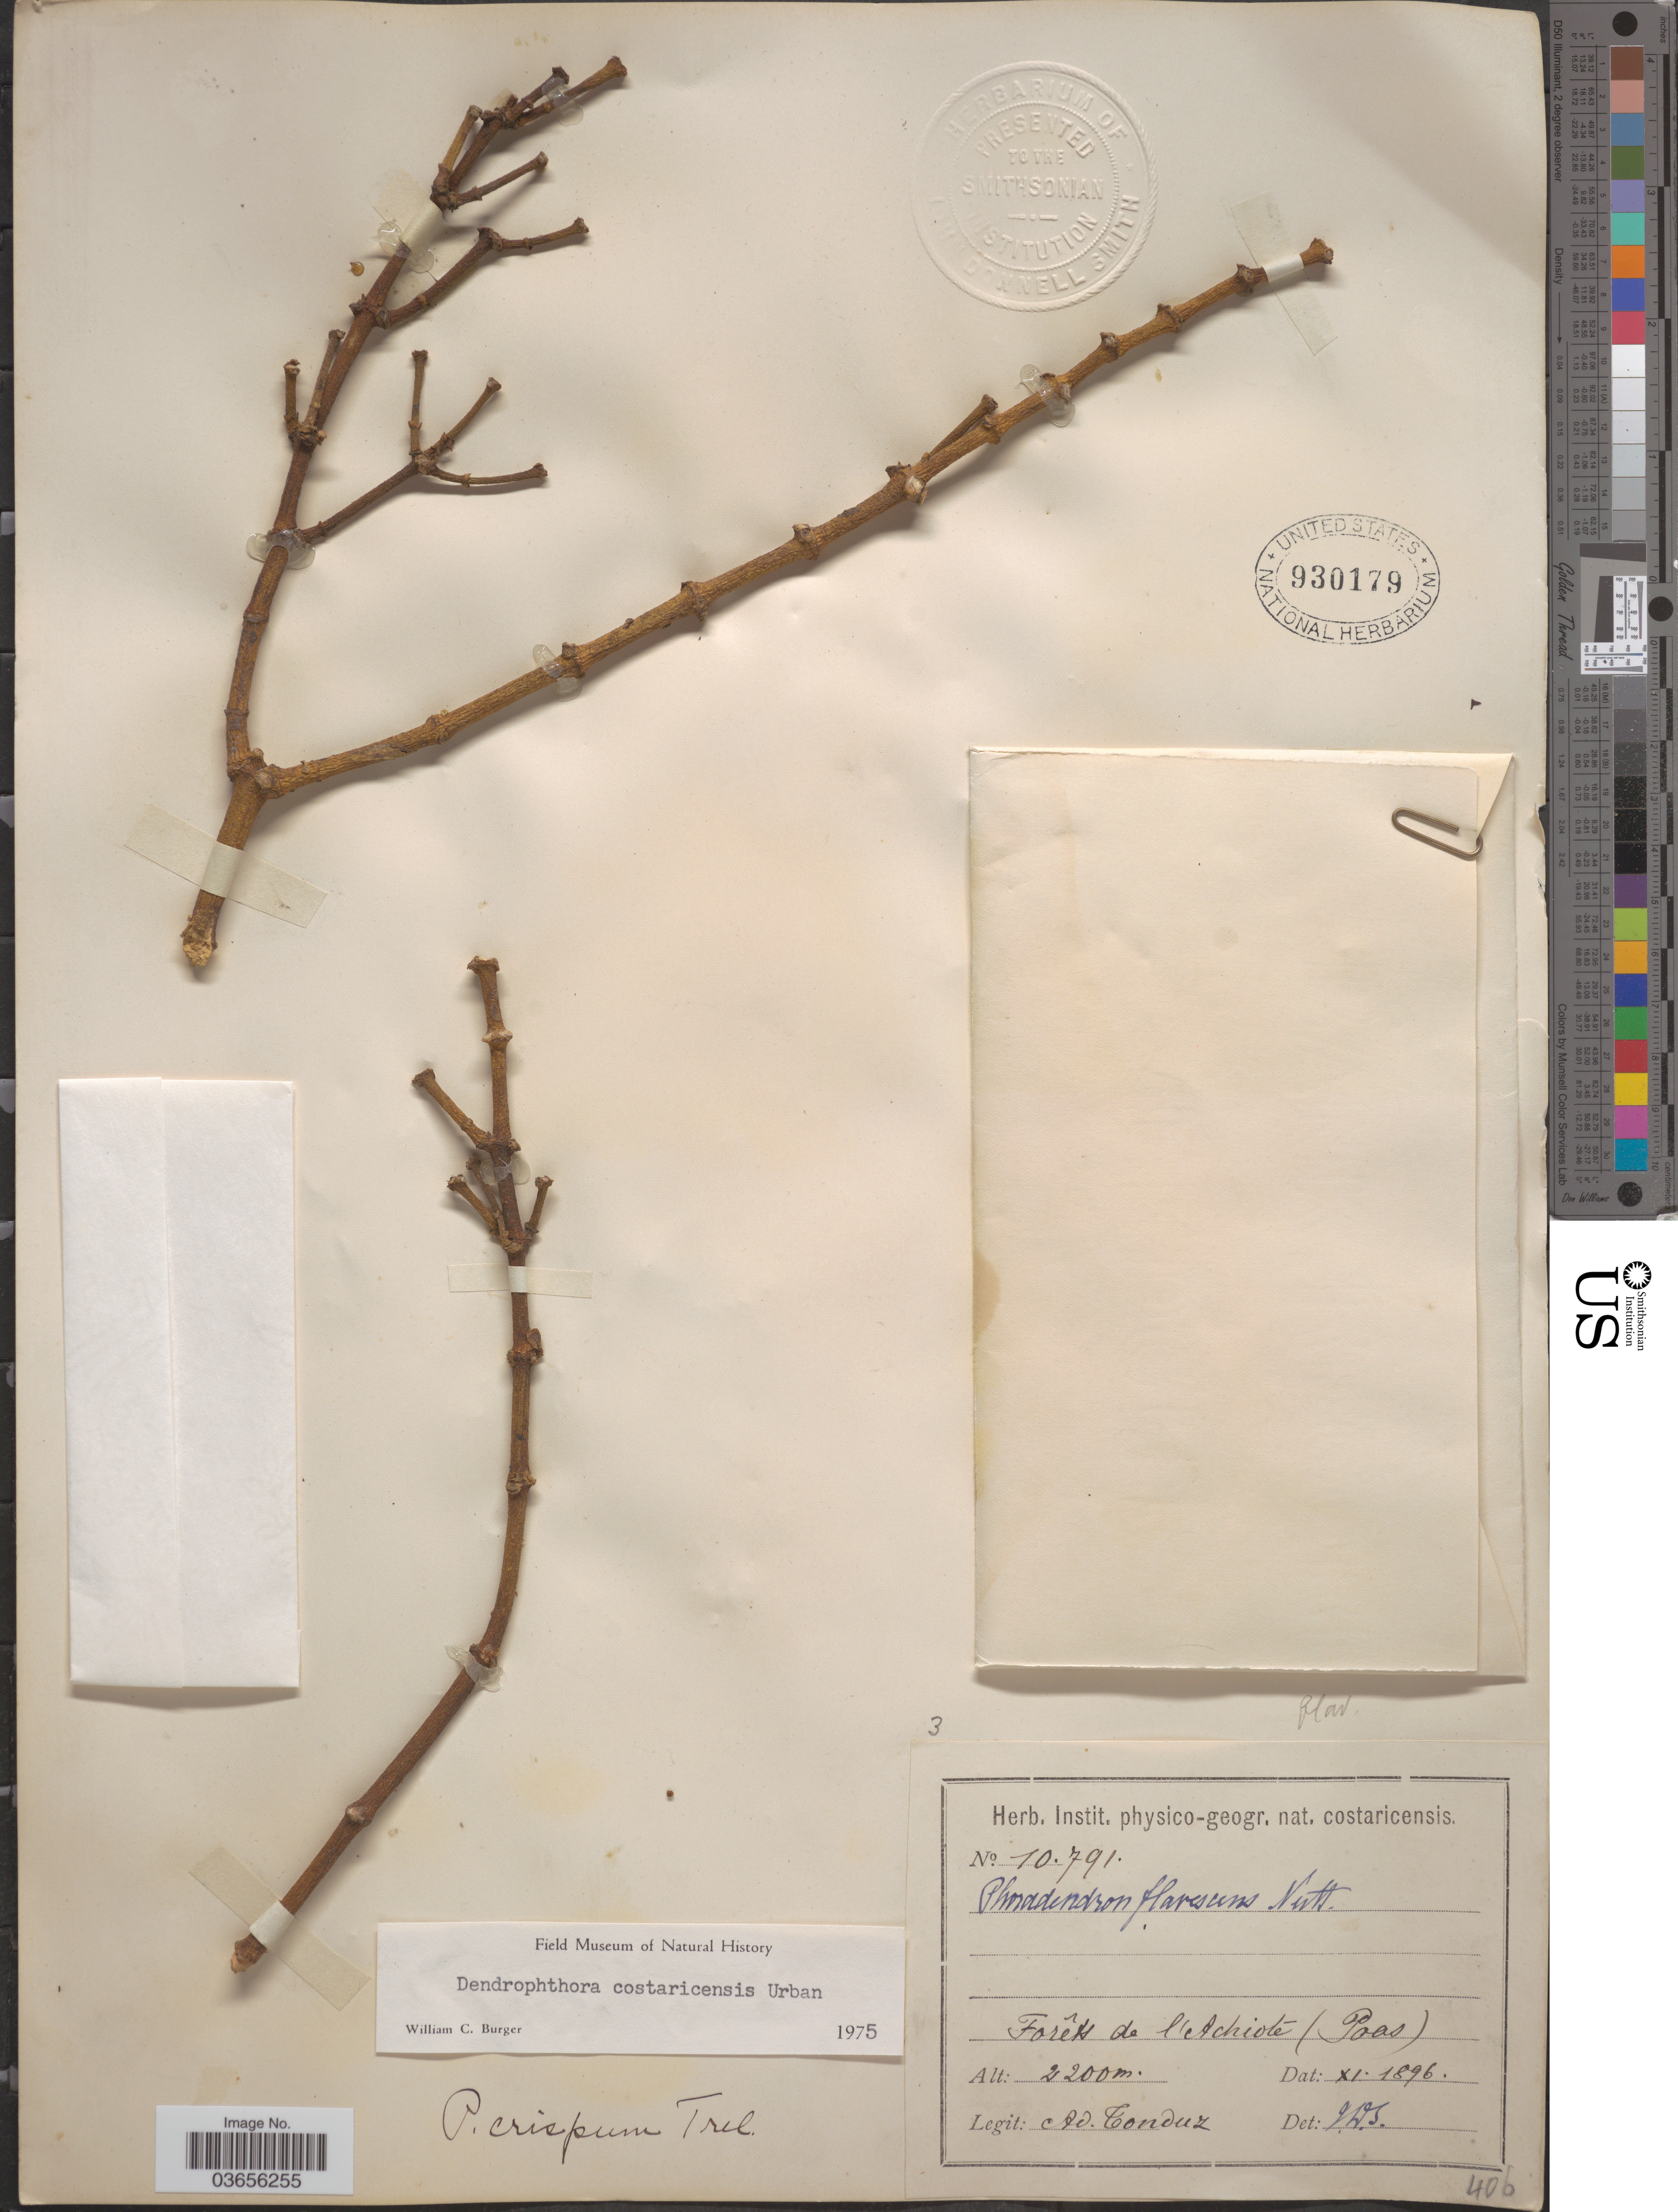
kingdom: Plantae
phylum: Tracheophyta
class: Magnoliopsida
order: Santalales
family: Viscaceae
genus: Dendrophthora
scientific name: Dendrophthora costaricensis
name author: Urb.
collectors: A. Tonduz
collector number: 10791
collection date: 1896-11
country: Costa Rica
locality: Forêts de l'Achiote (Poas).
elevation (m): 2200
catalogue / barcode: US 930179